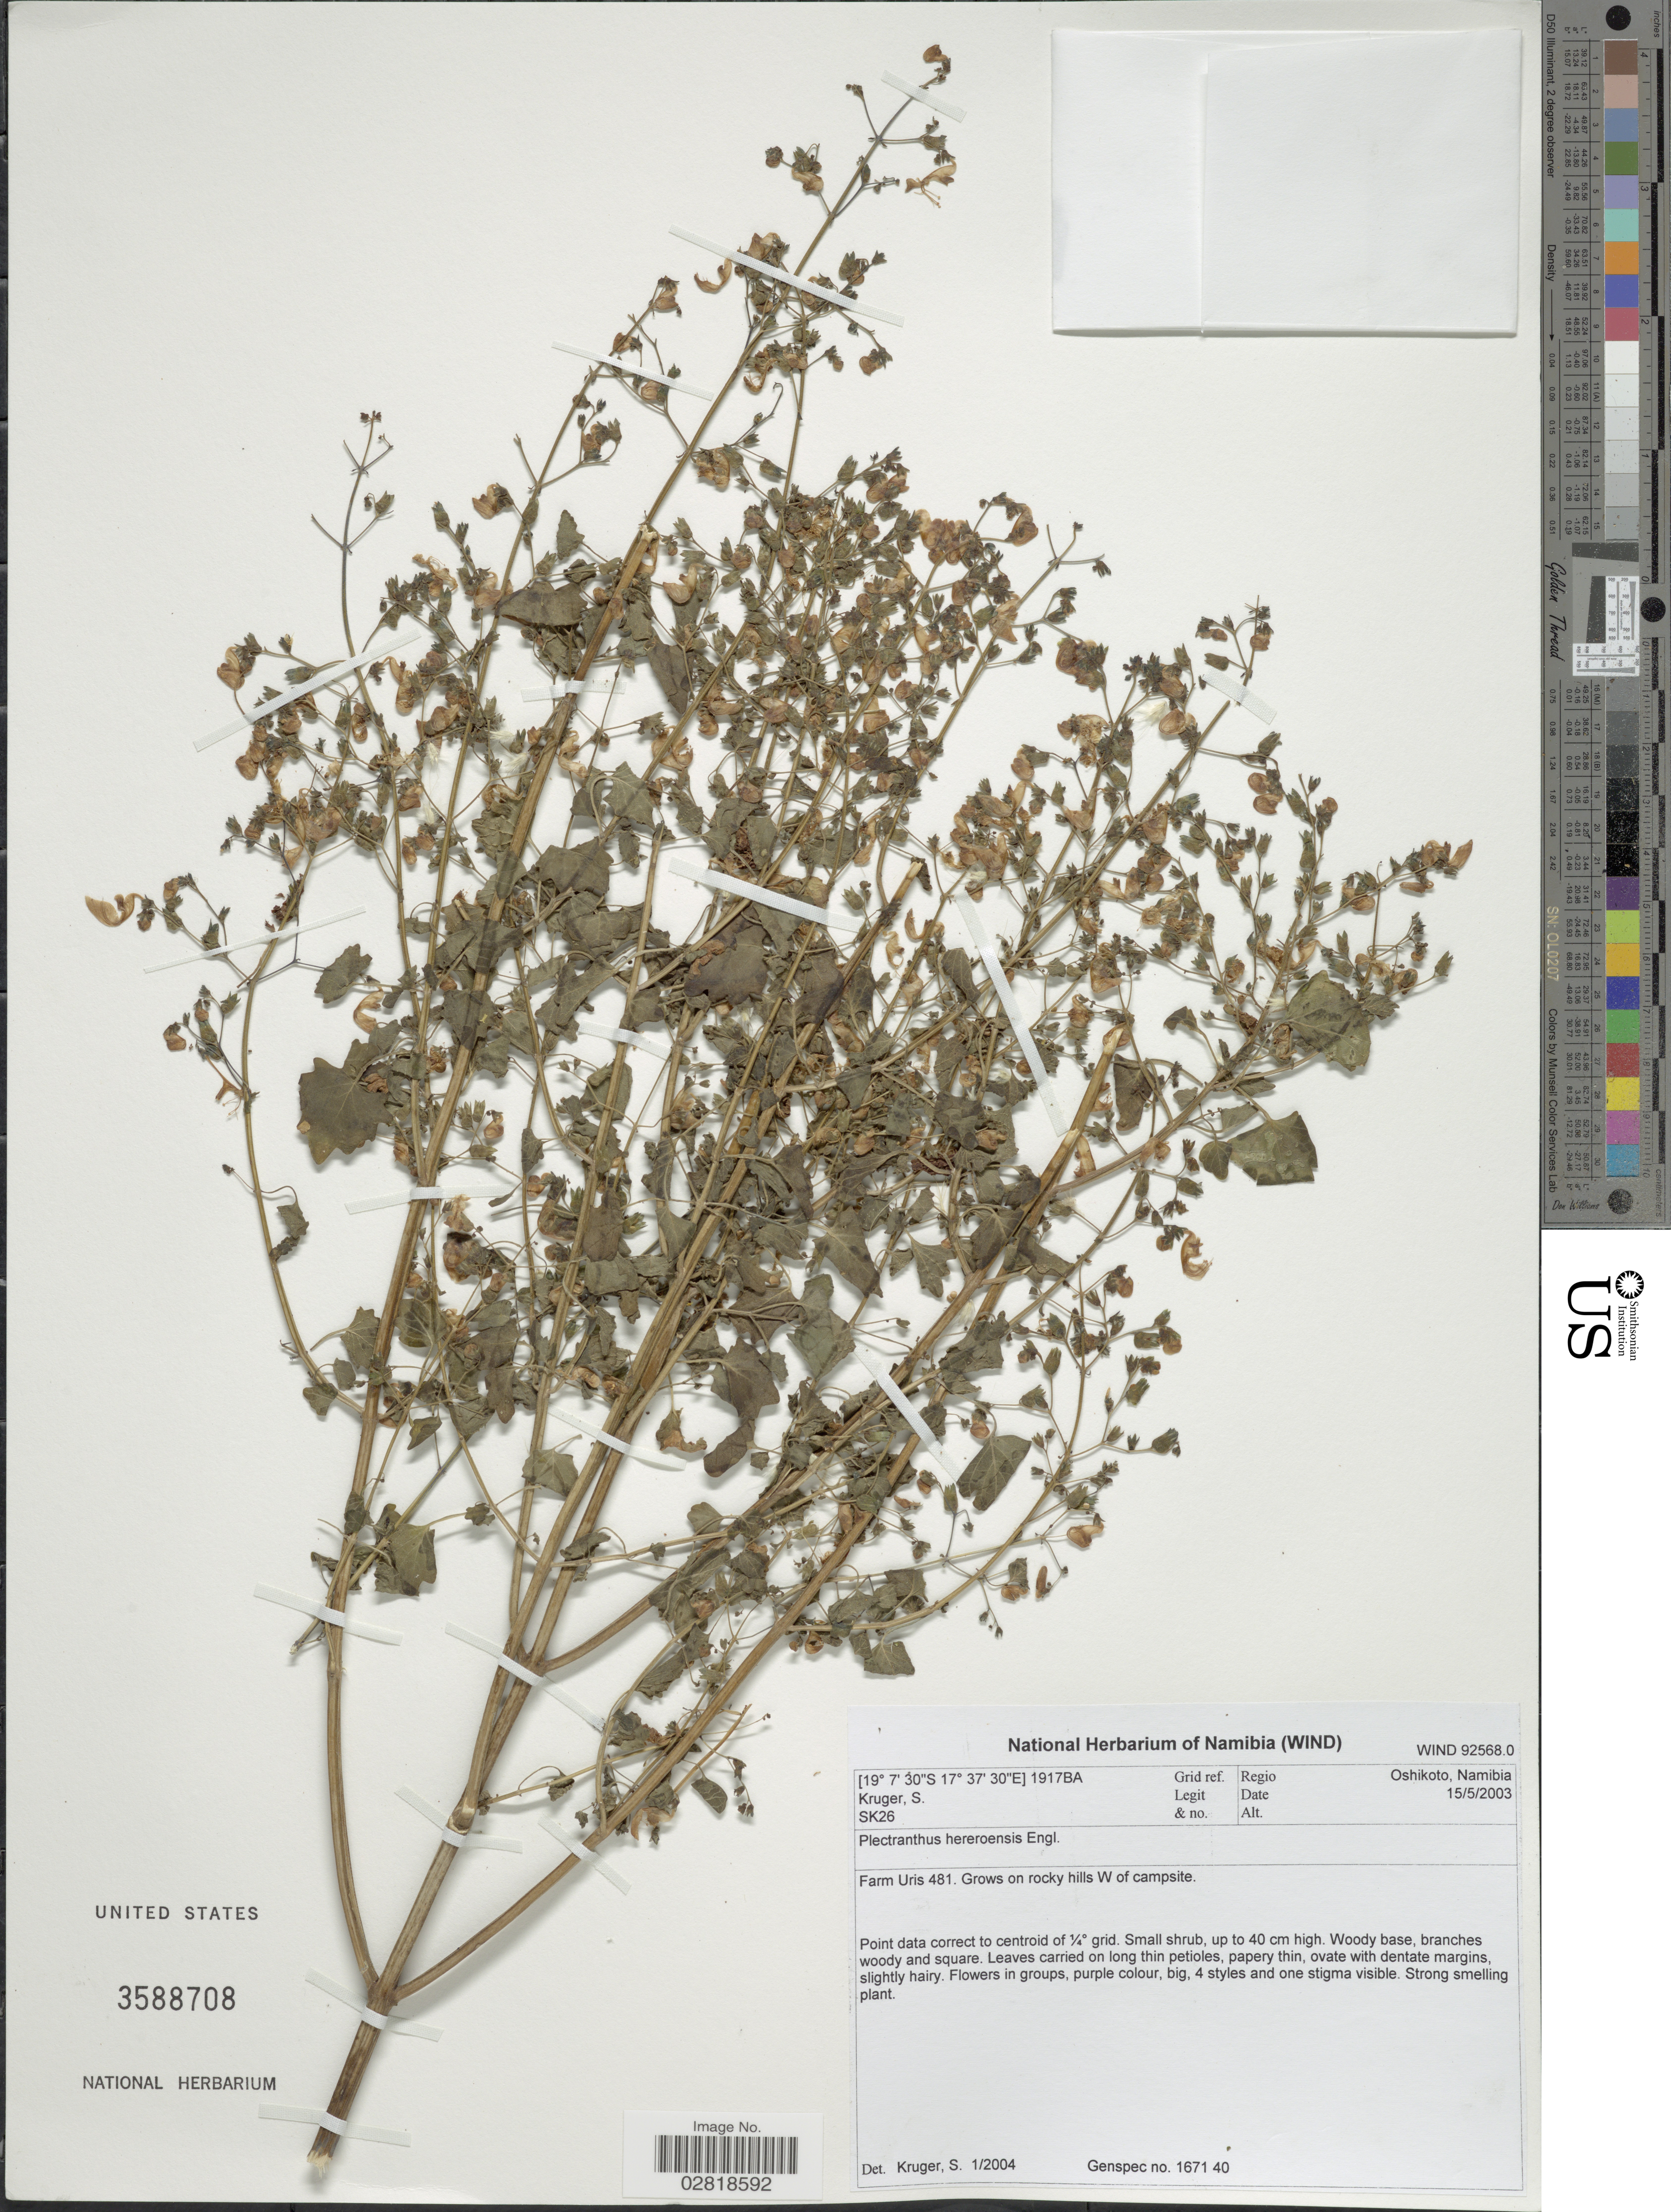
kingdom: Plantae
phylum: Tracheophyta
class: Magnoliopsida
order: Lamiales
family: Lamiaceae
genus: Plectranthus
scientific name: Plectranthus hereroensis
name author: Engl.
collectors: S. Kruger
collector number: SK26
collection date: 2003-05-15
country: Namibia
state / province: Oshikoto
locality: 1917BA Grid ref. Regio Oshikoto. Farm Uris 481. Grows on rocky hills W of campsite.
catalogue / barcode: US 3588708